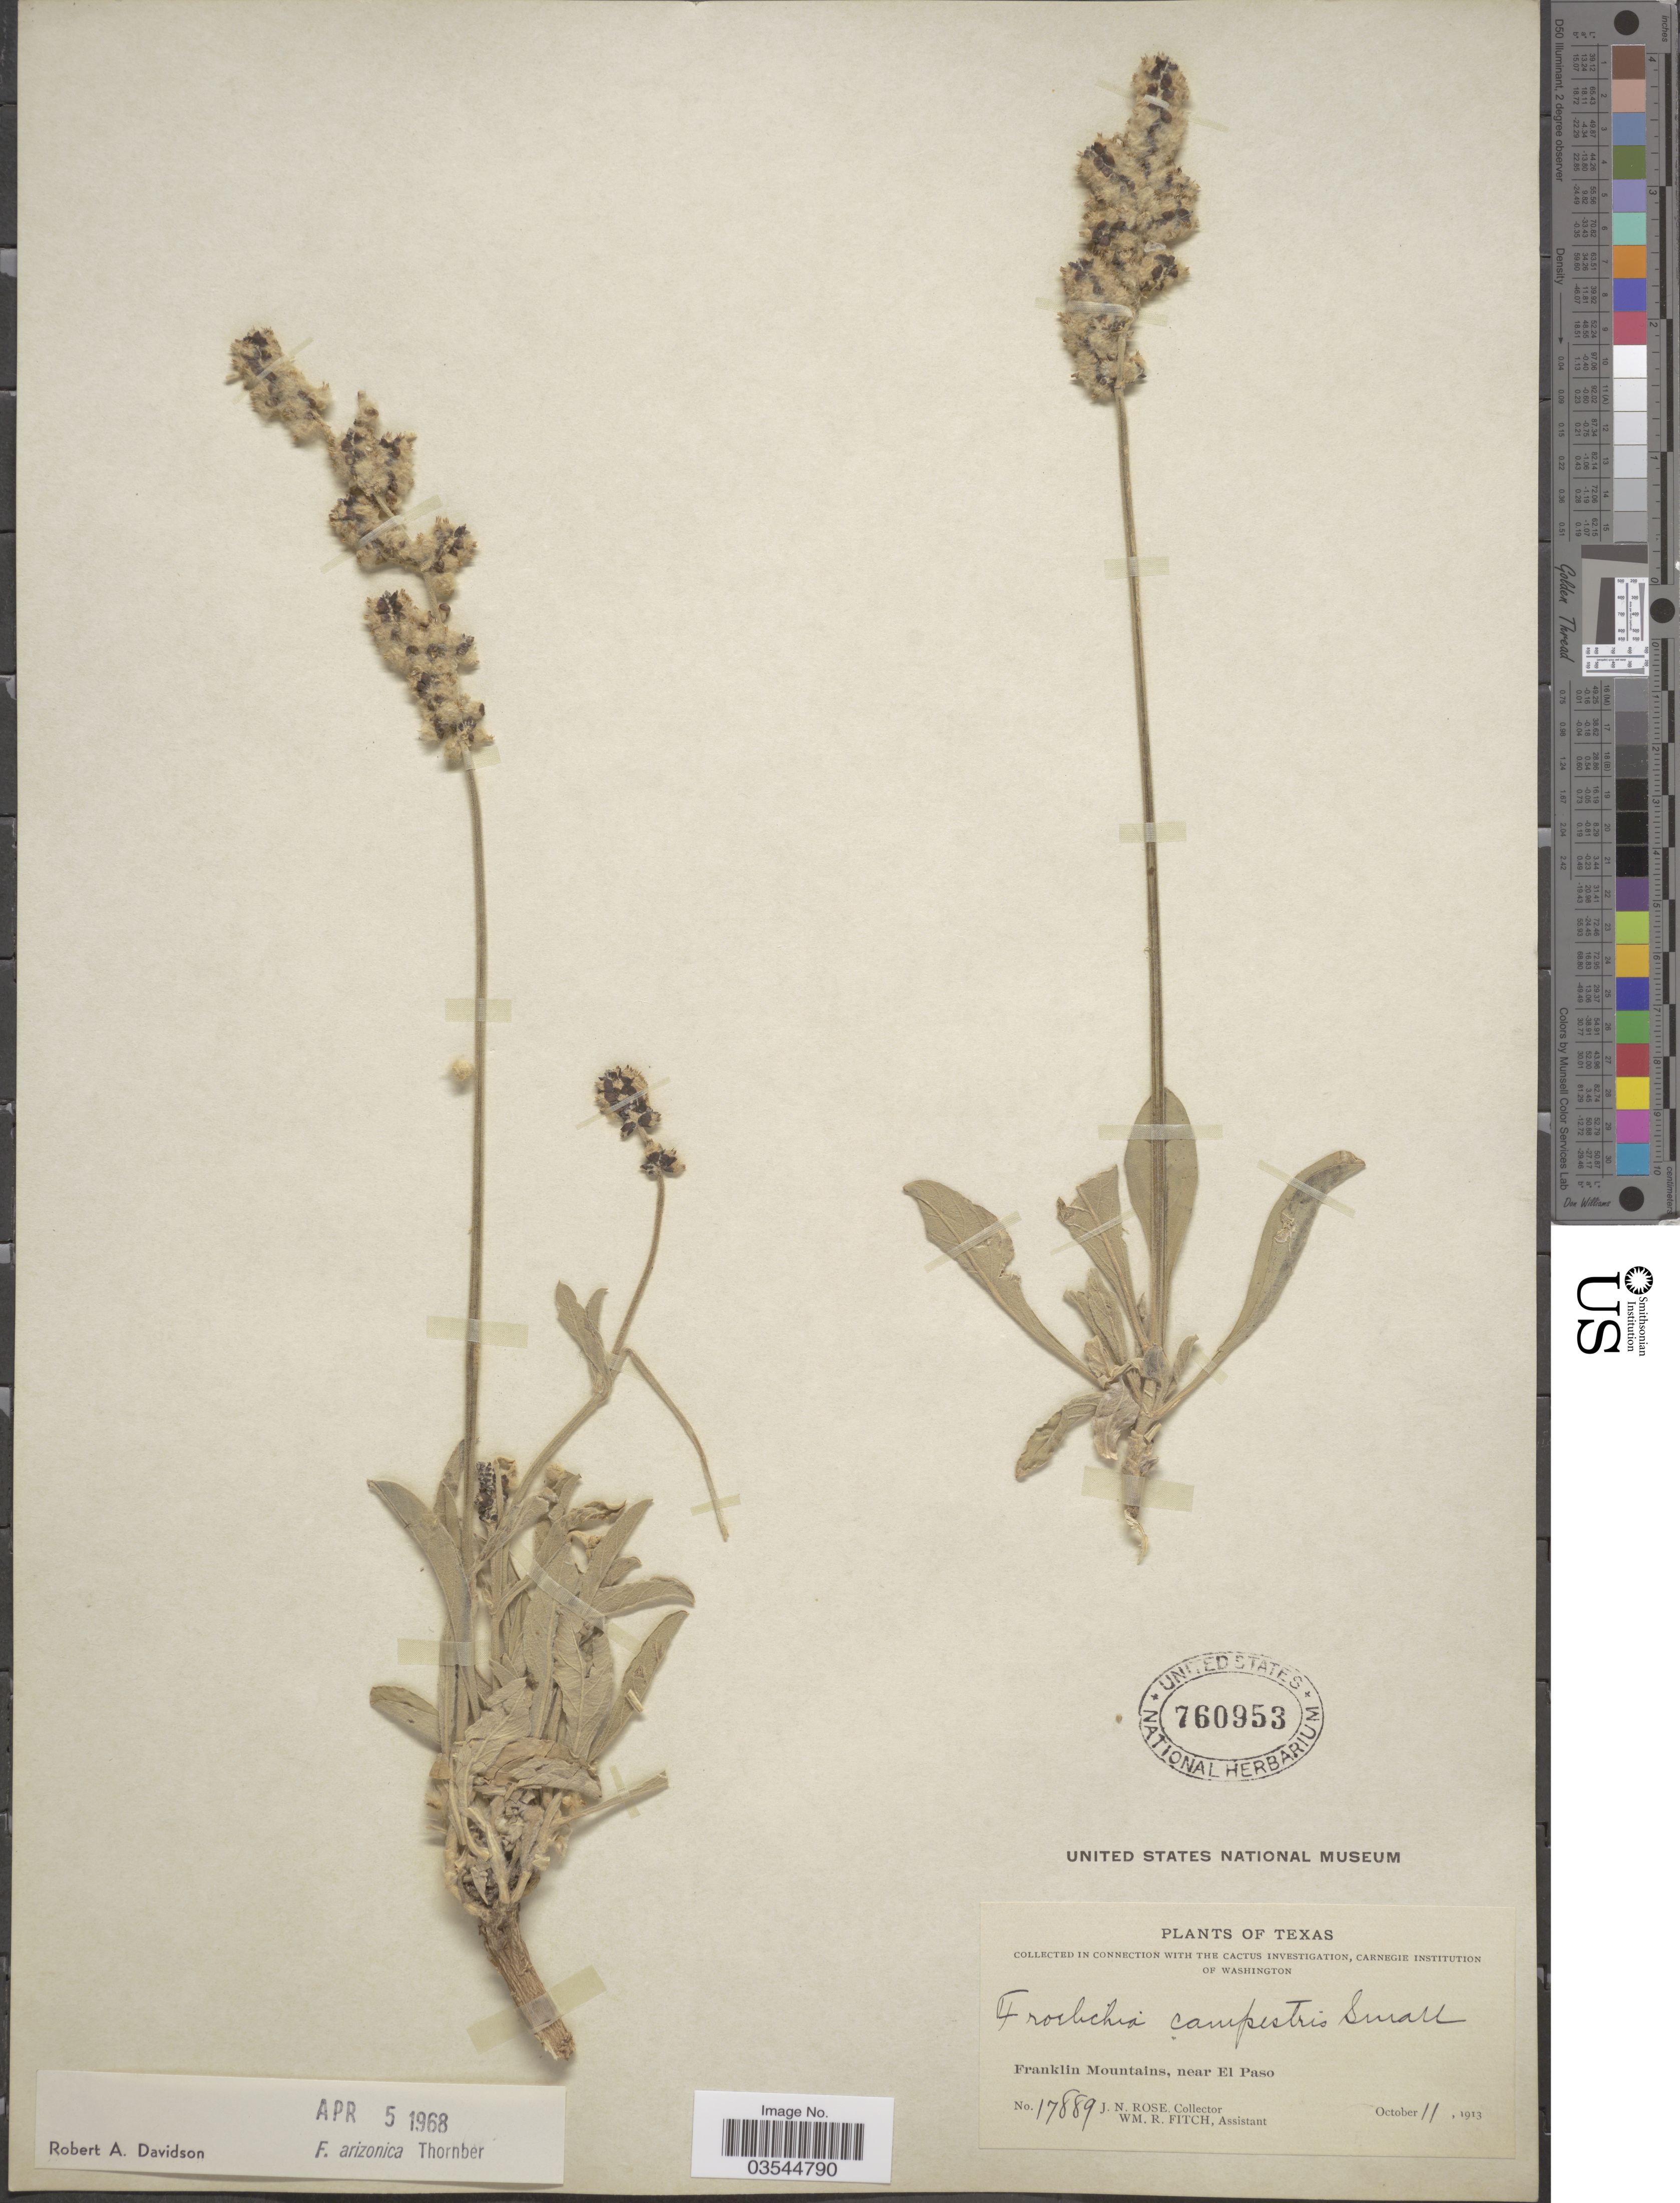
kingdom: Plantae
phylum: Tracheophyta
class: Magnoliopsida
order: Caryophyllales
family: Amaranthaceae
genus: Froelichia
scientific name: Froelichia arizonica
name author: Thornber ex Standl.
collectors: J. N. Rose & W. R. Fitch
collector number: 17889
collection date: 1913-10-11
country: United States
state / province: Texas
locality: Franklin Mountains, near El Paso.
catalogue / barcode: US 760953